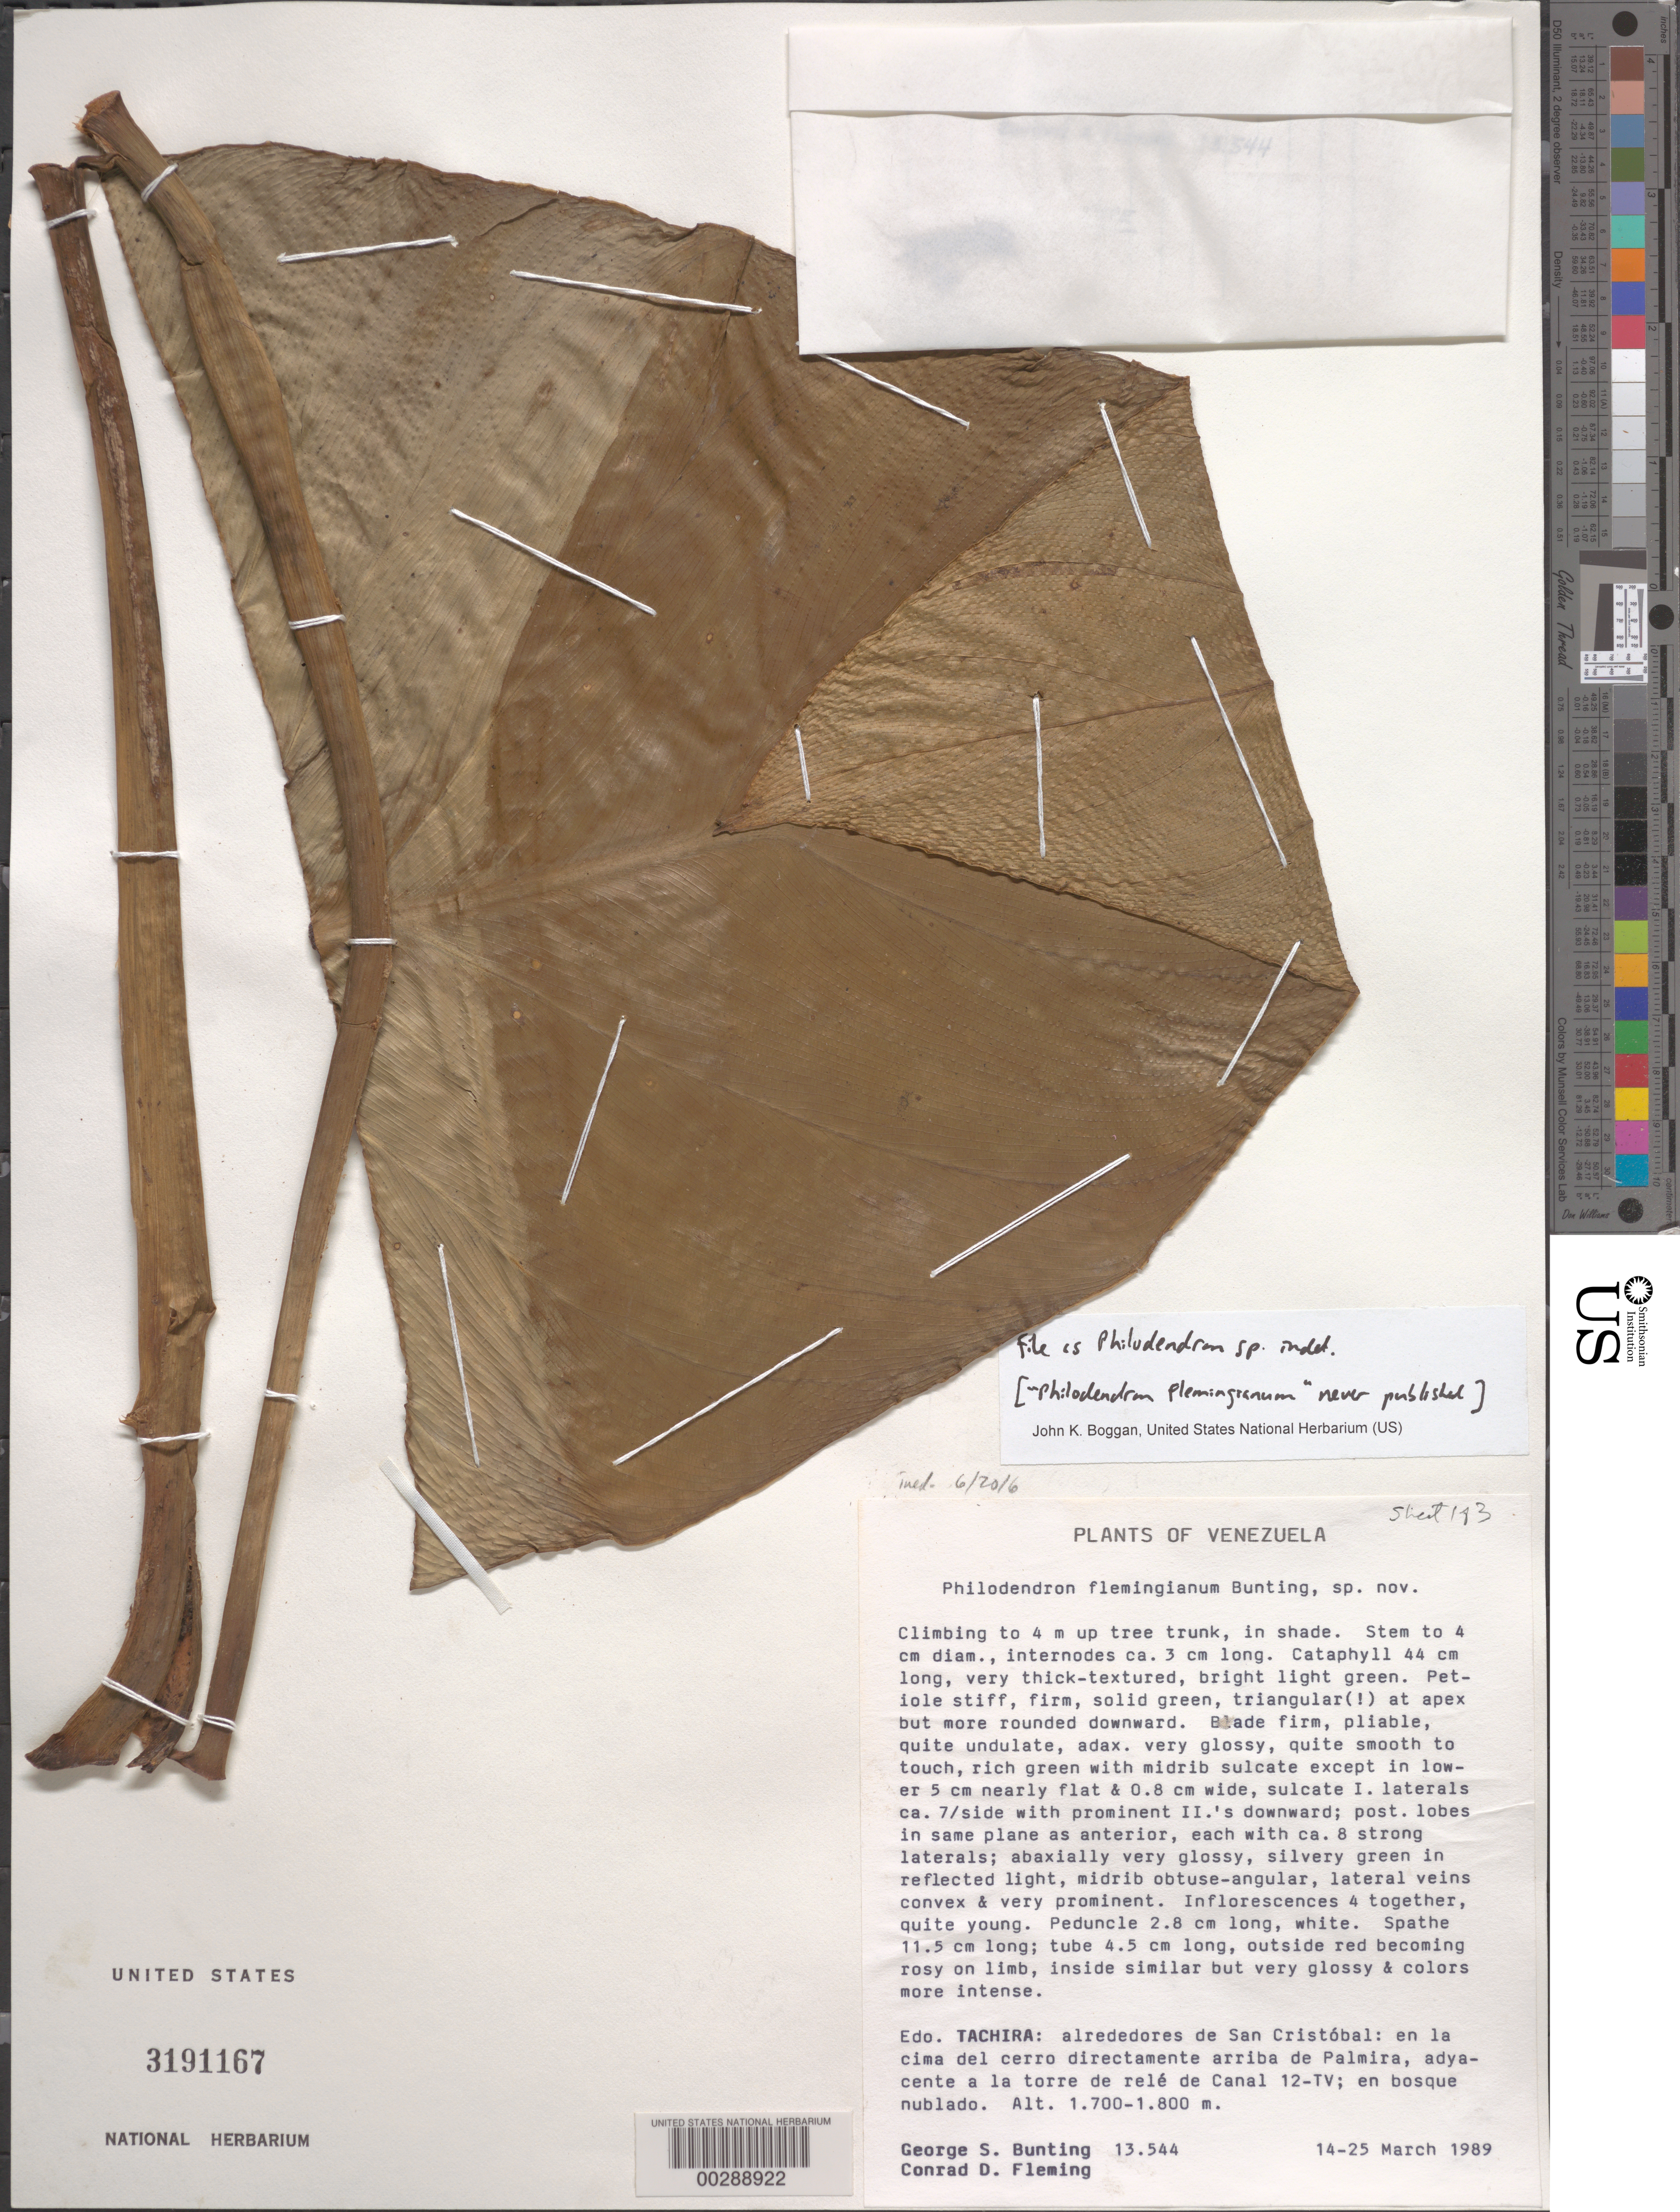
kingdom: Plantae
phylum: Tracheophyta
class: Liliopsida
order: Alismatales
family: Araceae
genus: Philodendron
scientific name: Philodendron sp.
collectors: G. S. Bunting & C. Fleming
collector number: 13544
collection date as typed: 14 Mar 1989 to 25 Mar 1989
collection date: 1989-03-14/1989-03-25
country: Venezuela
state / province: Tachira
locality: Outskirts of San Cristobal, summit of hill directly above Palmira, adjacent tower (rele) of Canal 12-tv, cloud forest.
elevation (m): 1700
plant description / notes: Specimen labeled as "Philodendron flemingianum Bunting, sp. nov." [ined.] Name never published (as of June 2016) and G.S. Bunting is deceased. Specimen re-filed in main herbarium.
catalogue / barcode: US 3191167